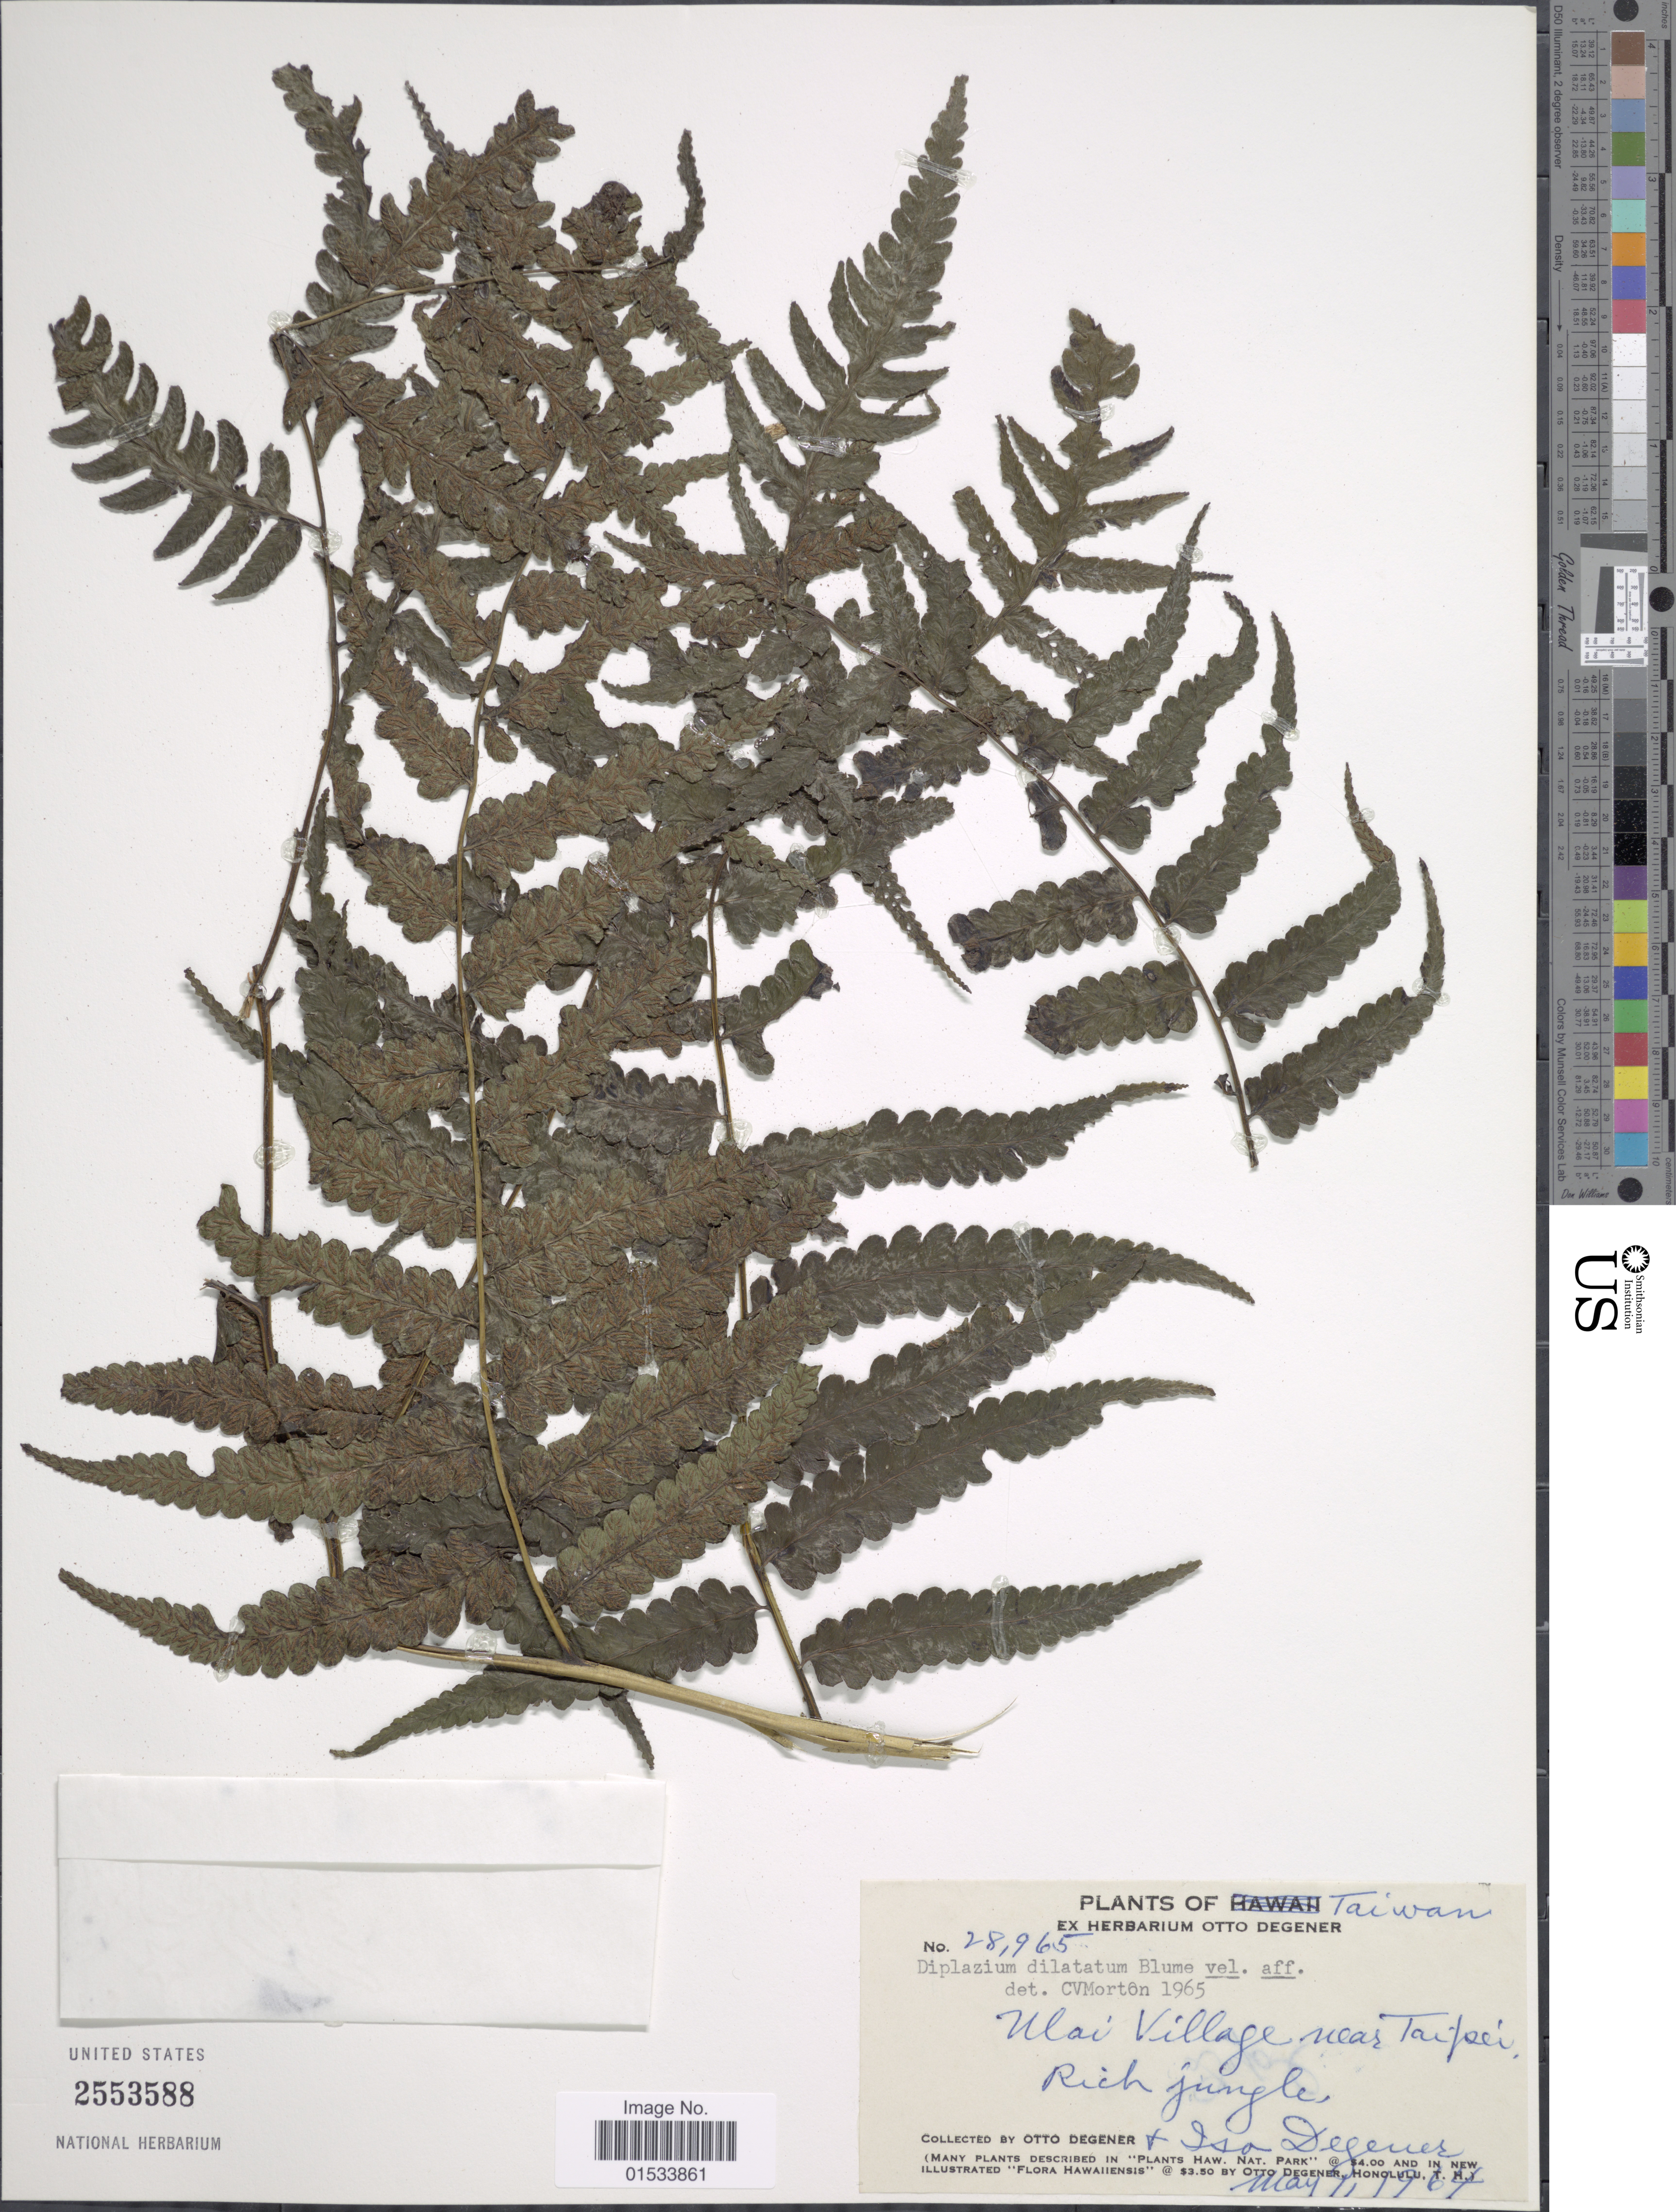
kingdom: Plantae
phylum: Tracheophyta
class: Polypodiopsida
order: Polypodiales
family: Athyriaceae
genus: Diplazium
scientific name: Diplazium kawakamii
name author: Hayata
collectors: O. Degener & I. Degener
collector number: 28965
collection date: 1964-05-01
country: Taiwan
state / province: Taipei City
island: Taiwan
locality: Ulai Village near Taipei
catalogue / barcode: US 2553588